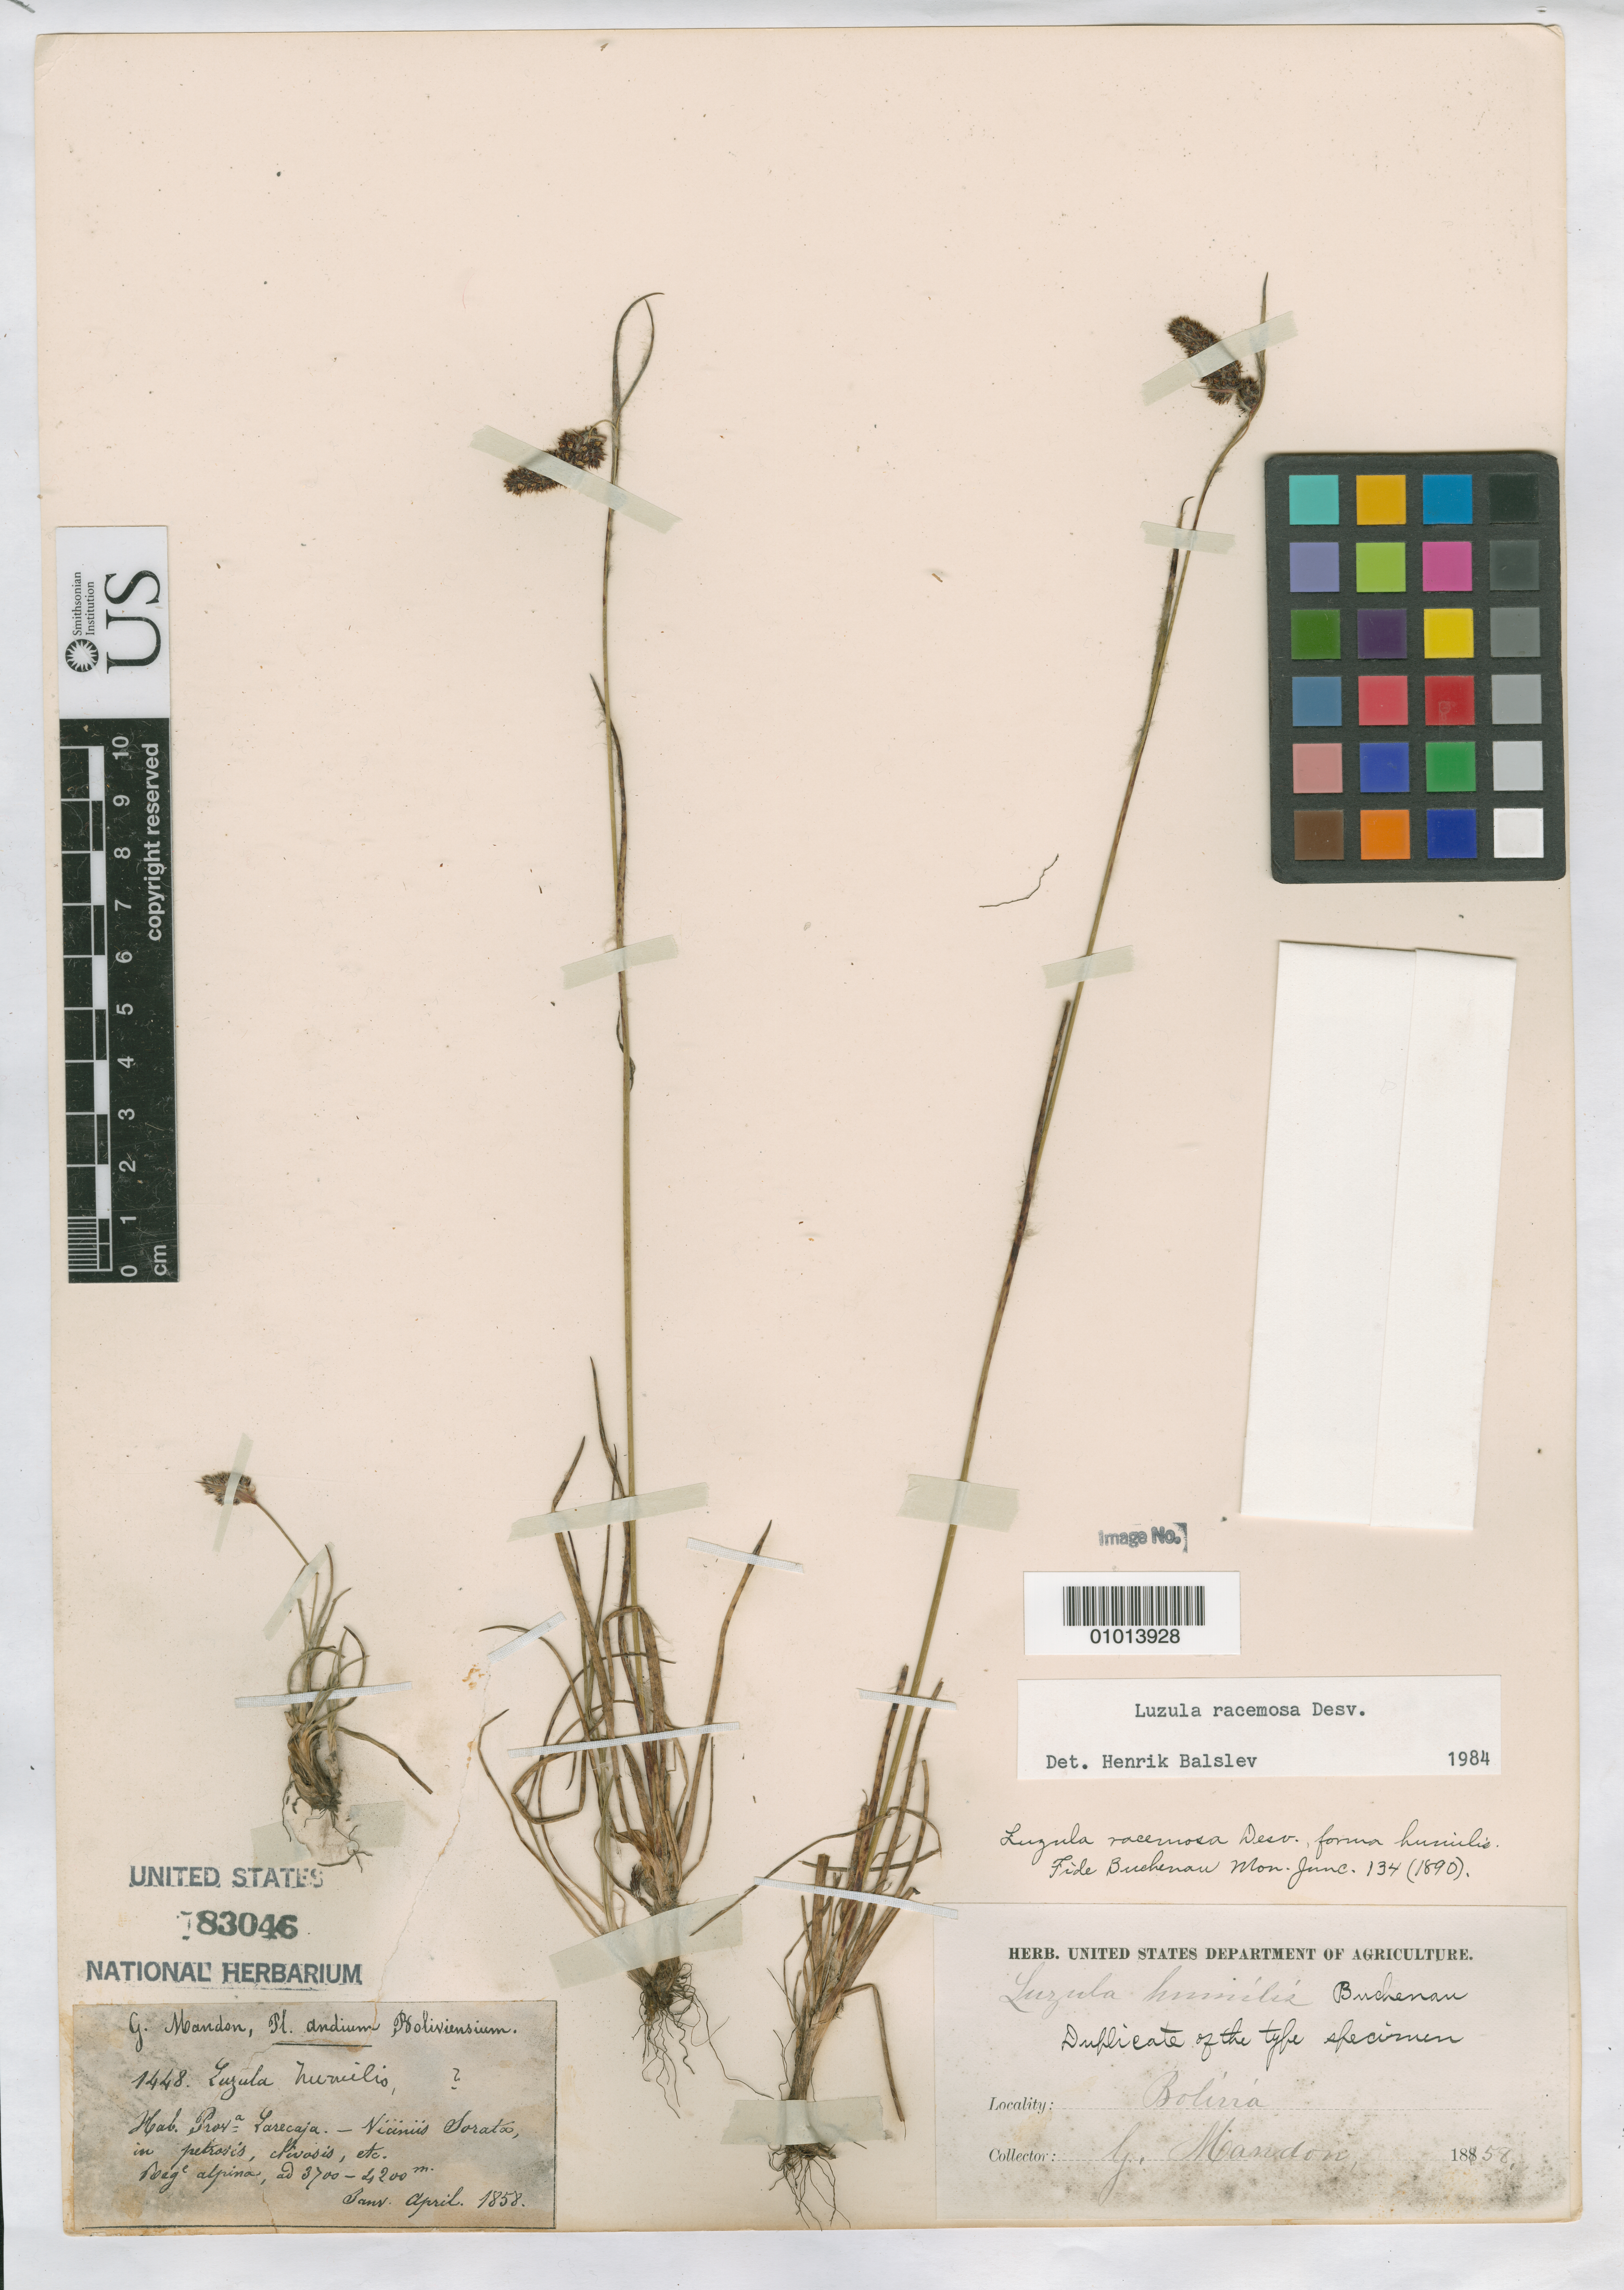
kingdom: Plantae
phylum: Tracheophyta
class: Liliopsida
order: Poales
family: Juncaceae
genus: Luzula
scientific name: Luzula humilis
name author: Buchenau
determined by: Balslev, Henrik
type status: Isolectotype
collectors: G. Mandon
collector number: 1448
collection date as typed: Jan 1858 to -- Apr 1858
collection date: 1858-01/1858-04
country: Bolivia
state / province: La Paz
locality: Larecaja, near Sorata.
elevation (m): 3700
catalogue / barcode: US 83046